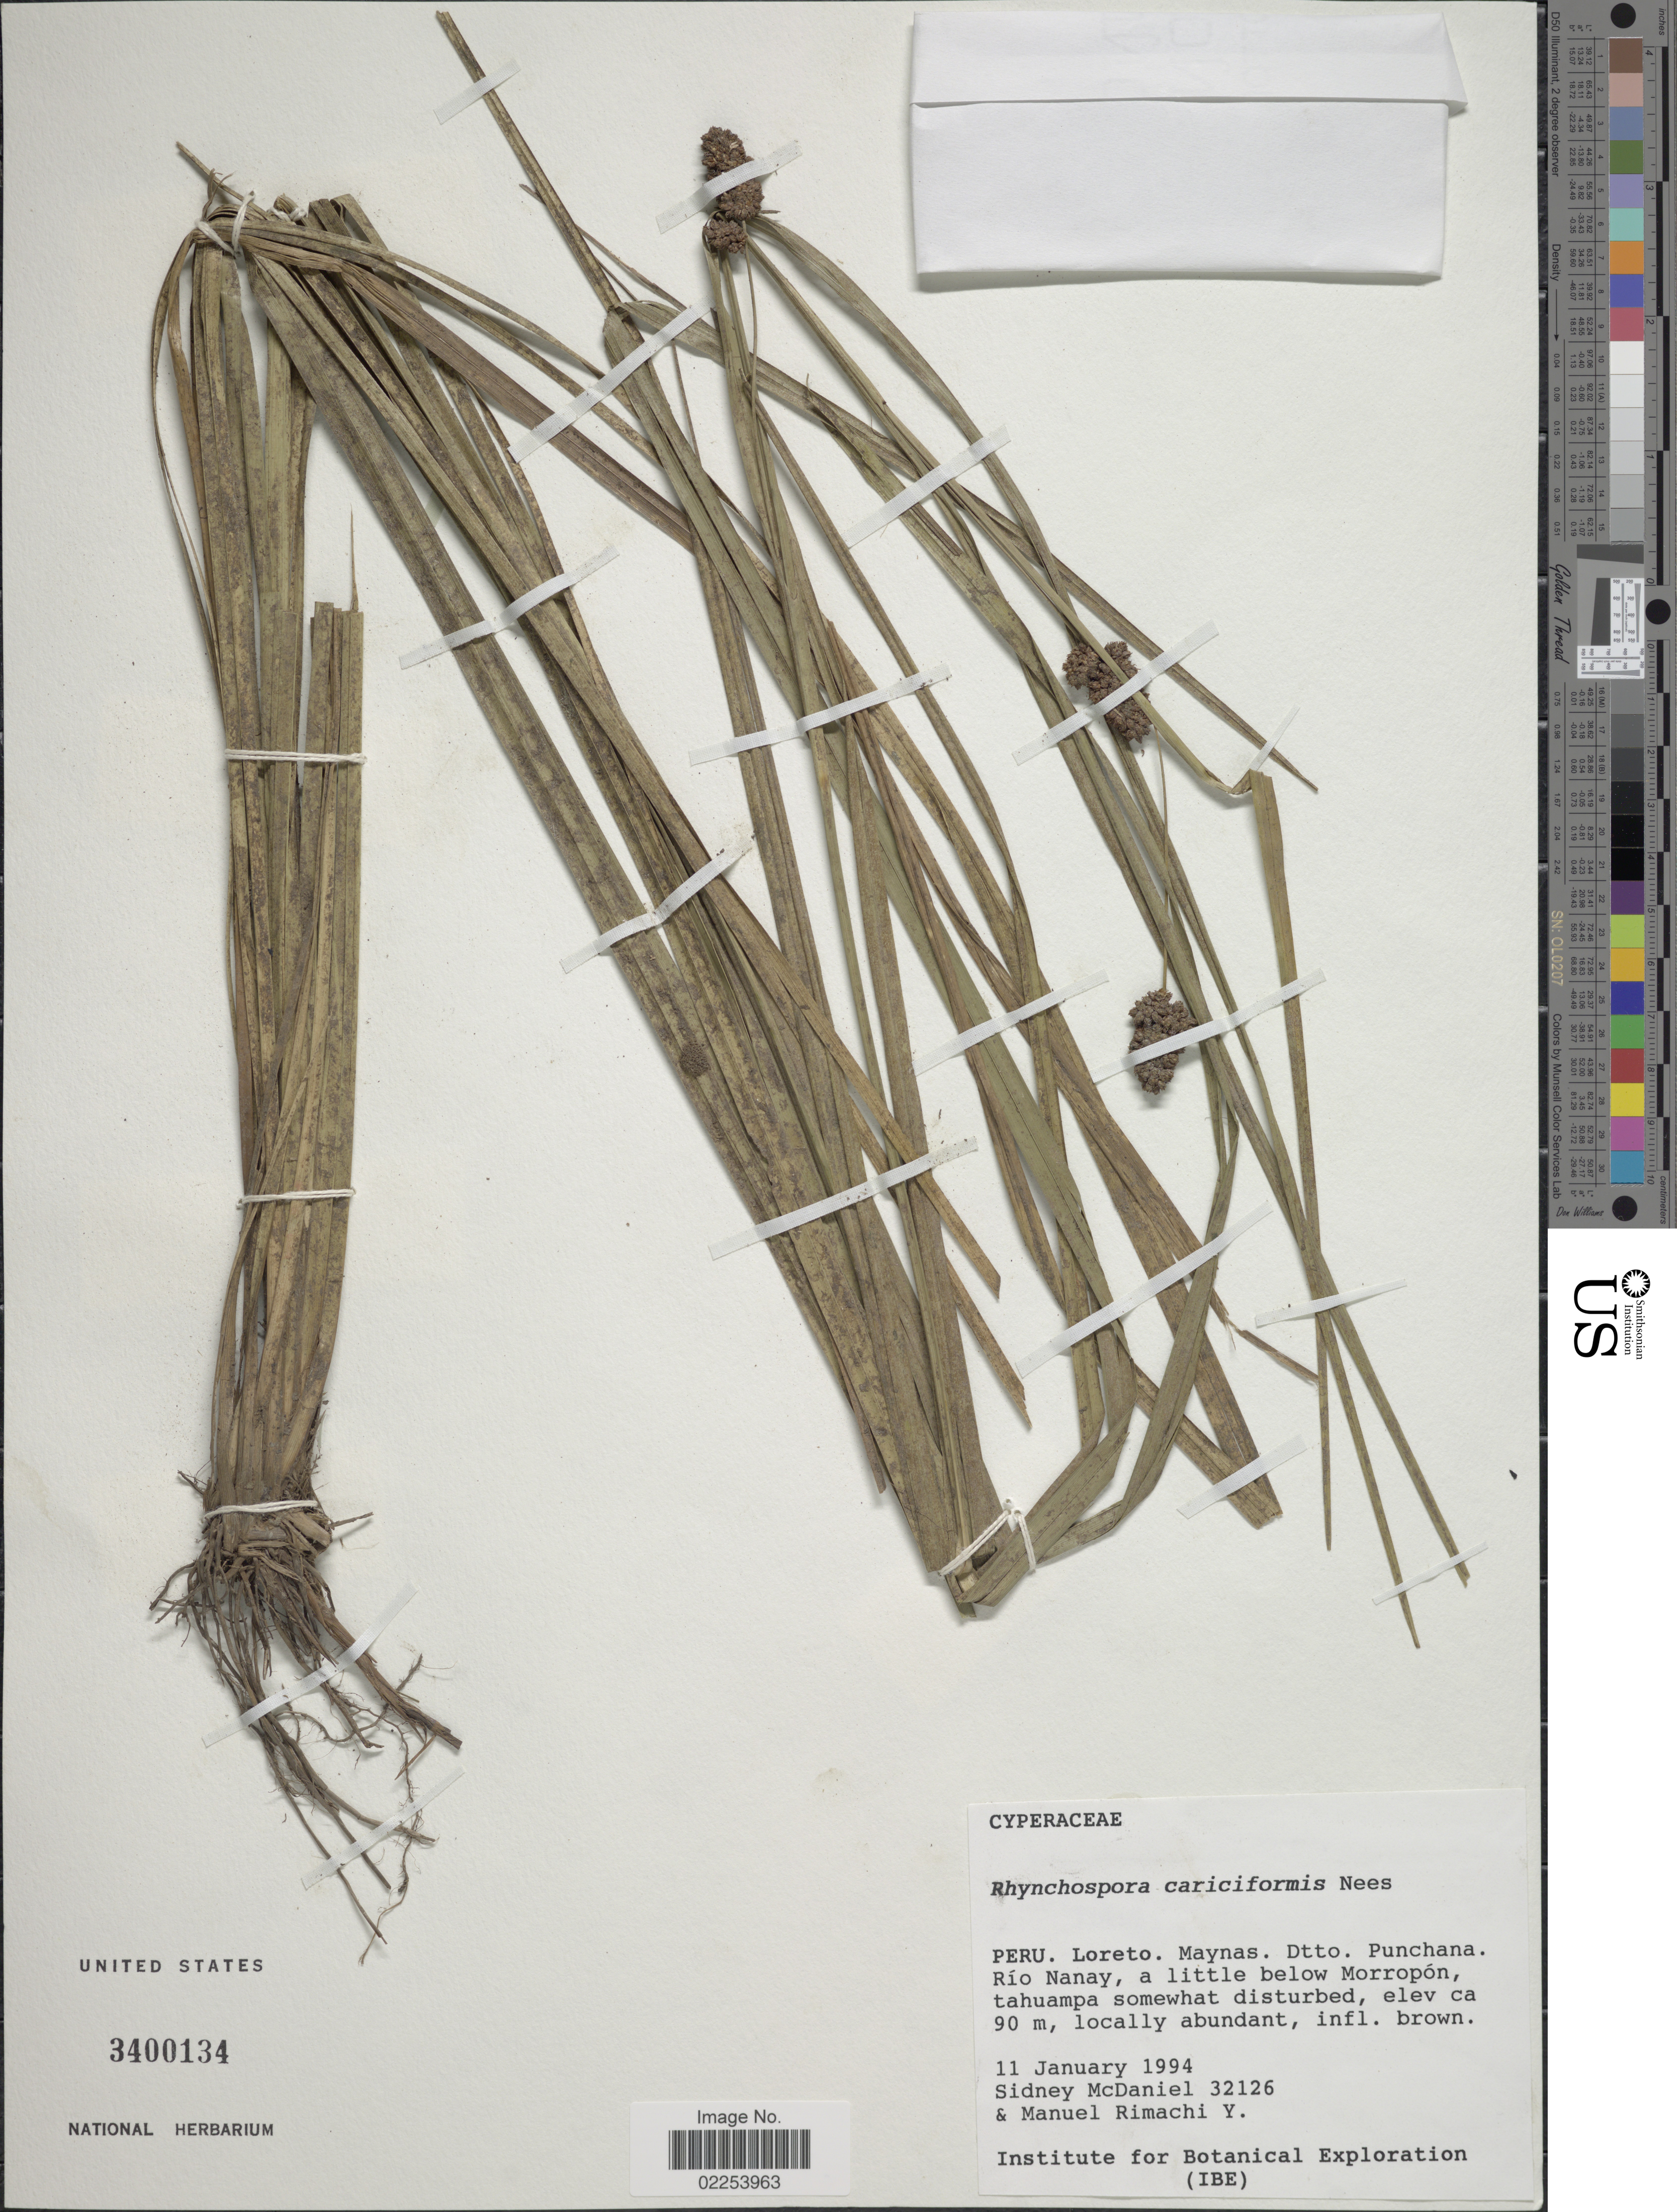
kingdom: Plantae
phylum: Tracheophyta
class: Liliopsida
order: Poales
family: Cyperaceae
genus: Rhynchospora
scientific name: Rhynchospora cariciformis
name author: Nees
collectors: S. McDaniel & M. Rimachi Y.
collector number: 32126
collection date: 1994-01-11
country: Peru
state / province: Loreto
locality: Maynas. Dtto. Punchana. Rio Nanay, a little below Morropom, Tahuampa somewhat disturbed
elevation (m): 90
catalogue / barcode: US 3400134